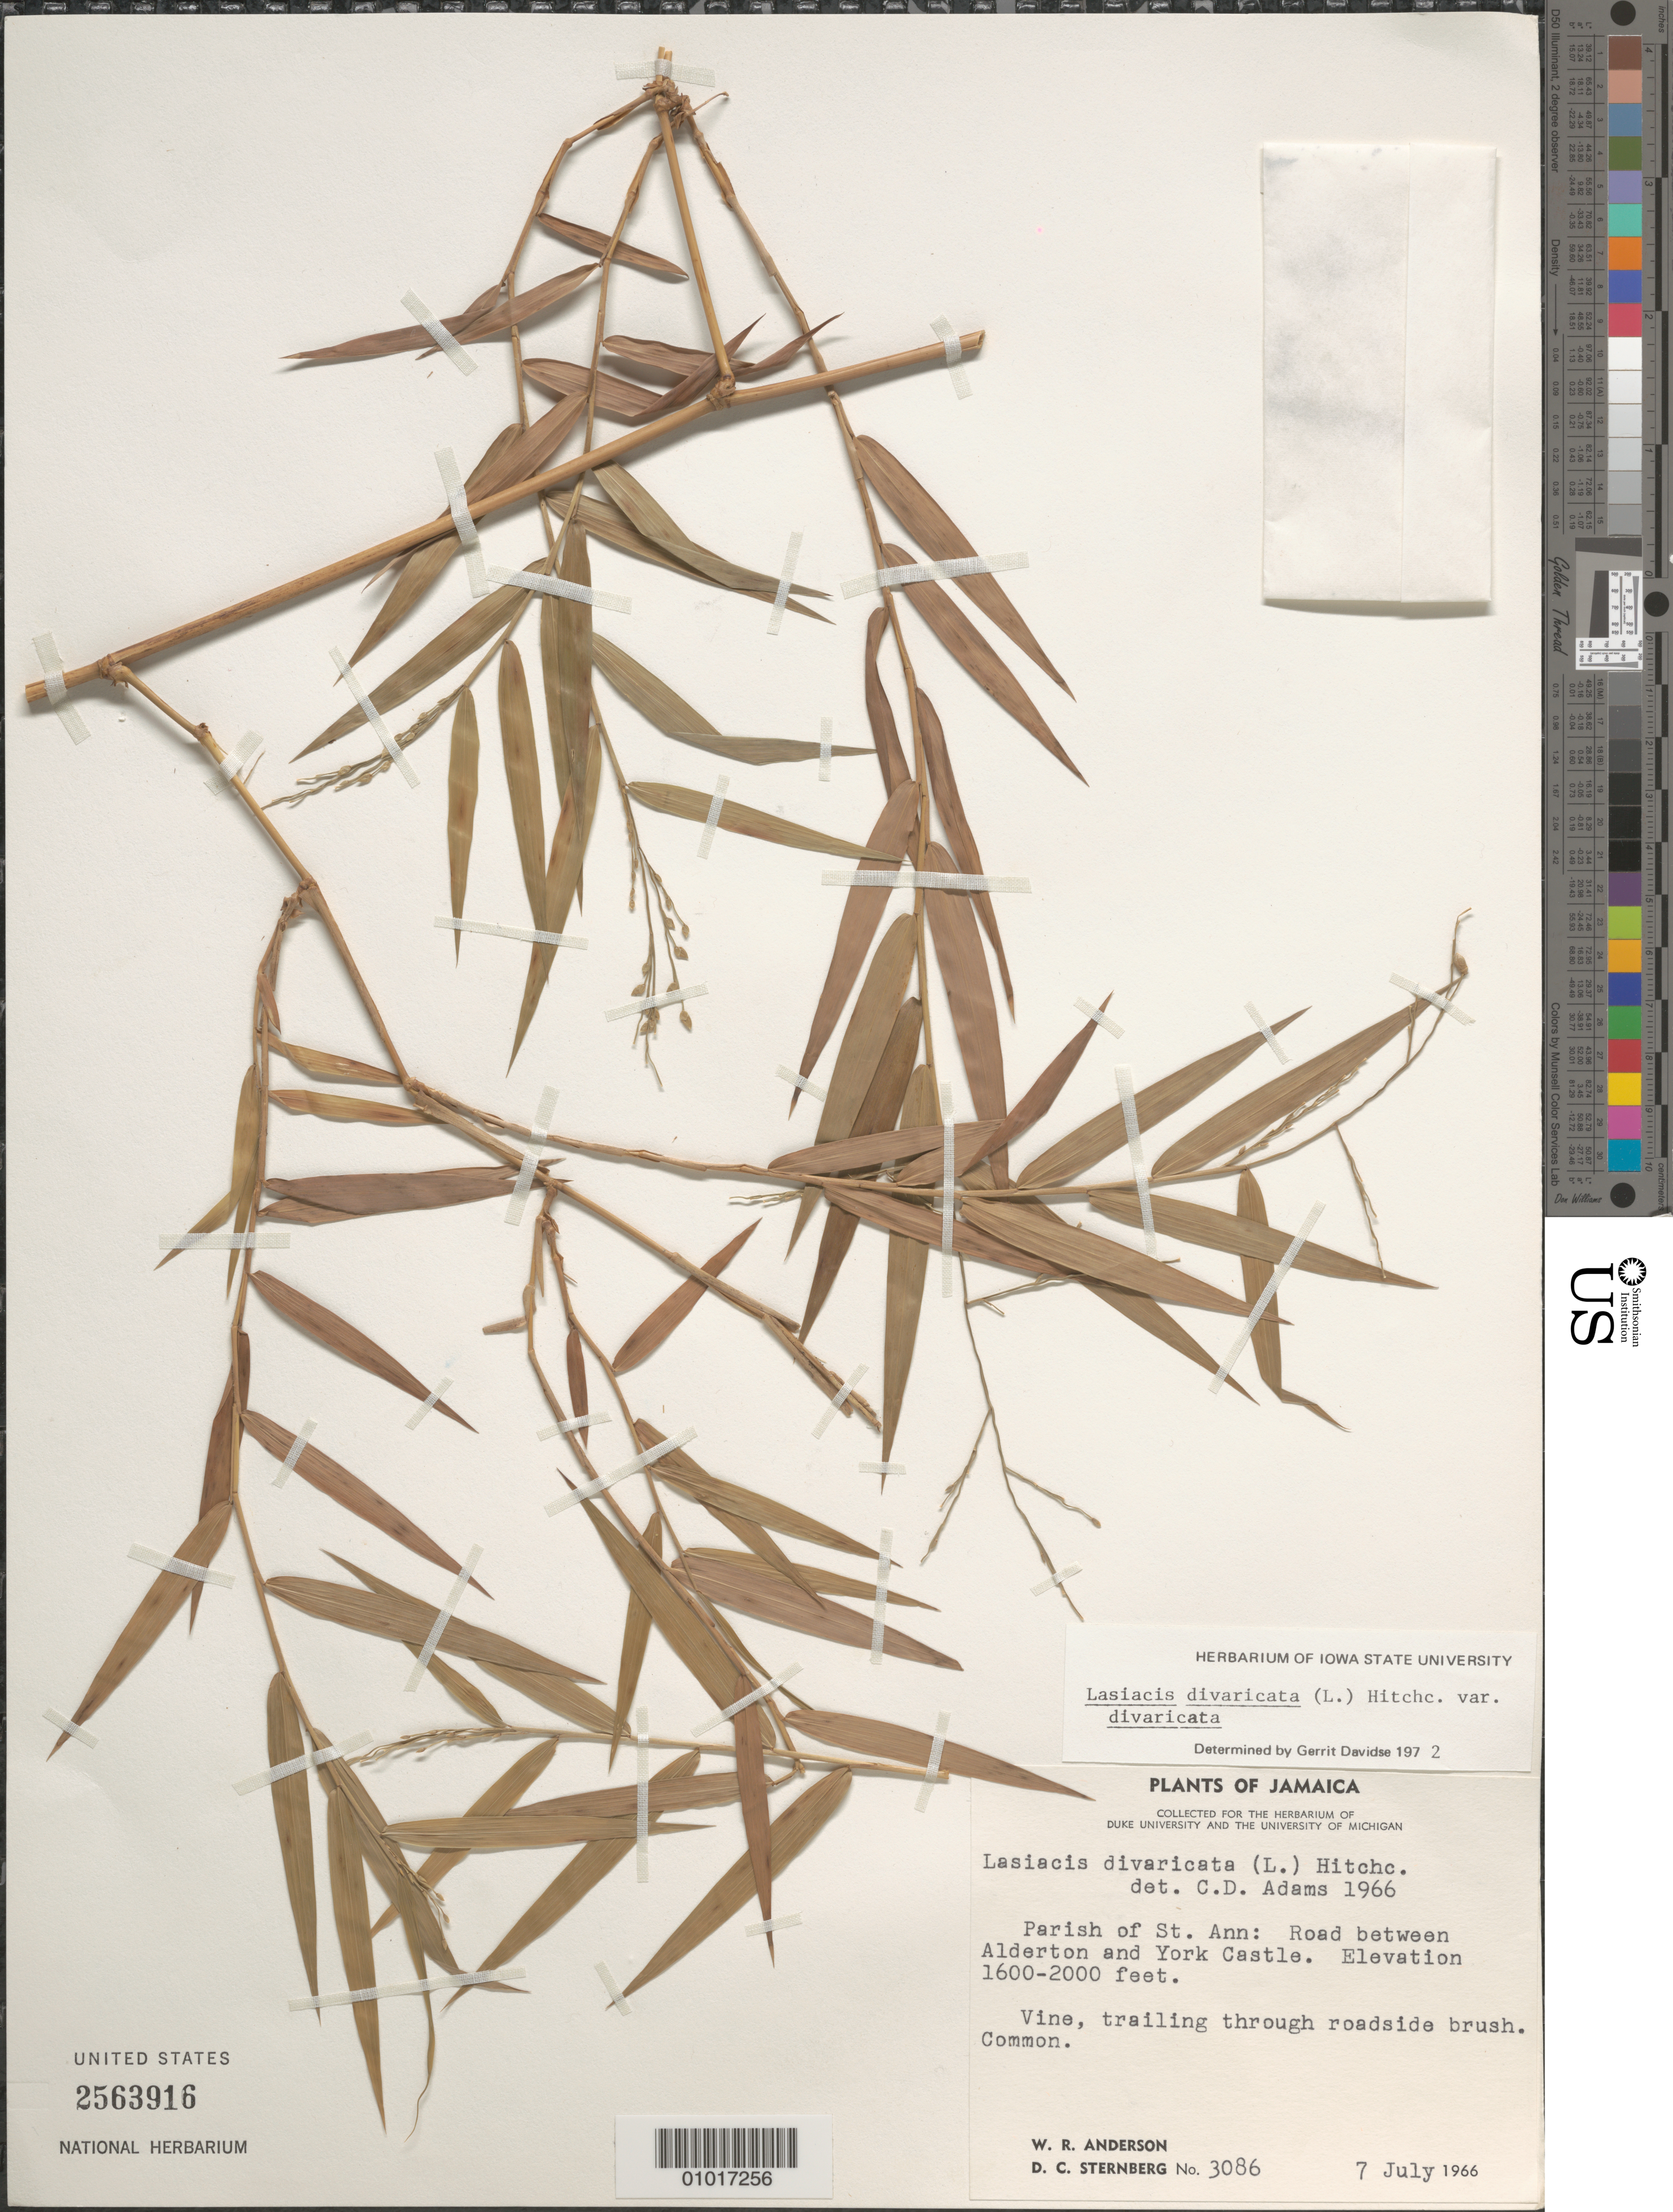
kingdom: Plantae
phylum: Tracheophyta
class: Liliopsida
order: Poales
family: Poaceae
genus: Lasiacis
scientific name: Lasiacis divaricata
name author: (L.) Hitchc.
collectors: W. R. Anderson & D. Sternberg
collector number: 3086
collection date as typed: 07 Jul 1966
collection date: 1966-07-07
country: Jamaica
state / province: Saint Ann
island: Jamaica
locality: Road between Alderton and York Castle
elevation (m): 488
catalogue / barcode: US 2563916